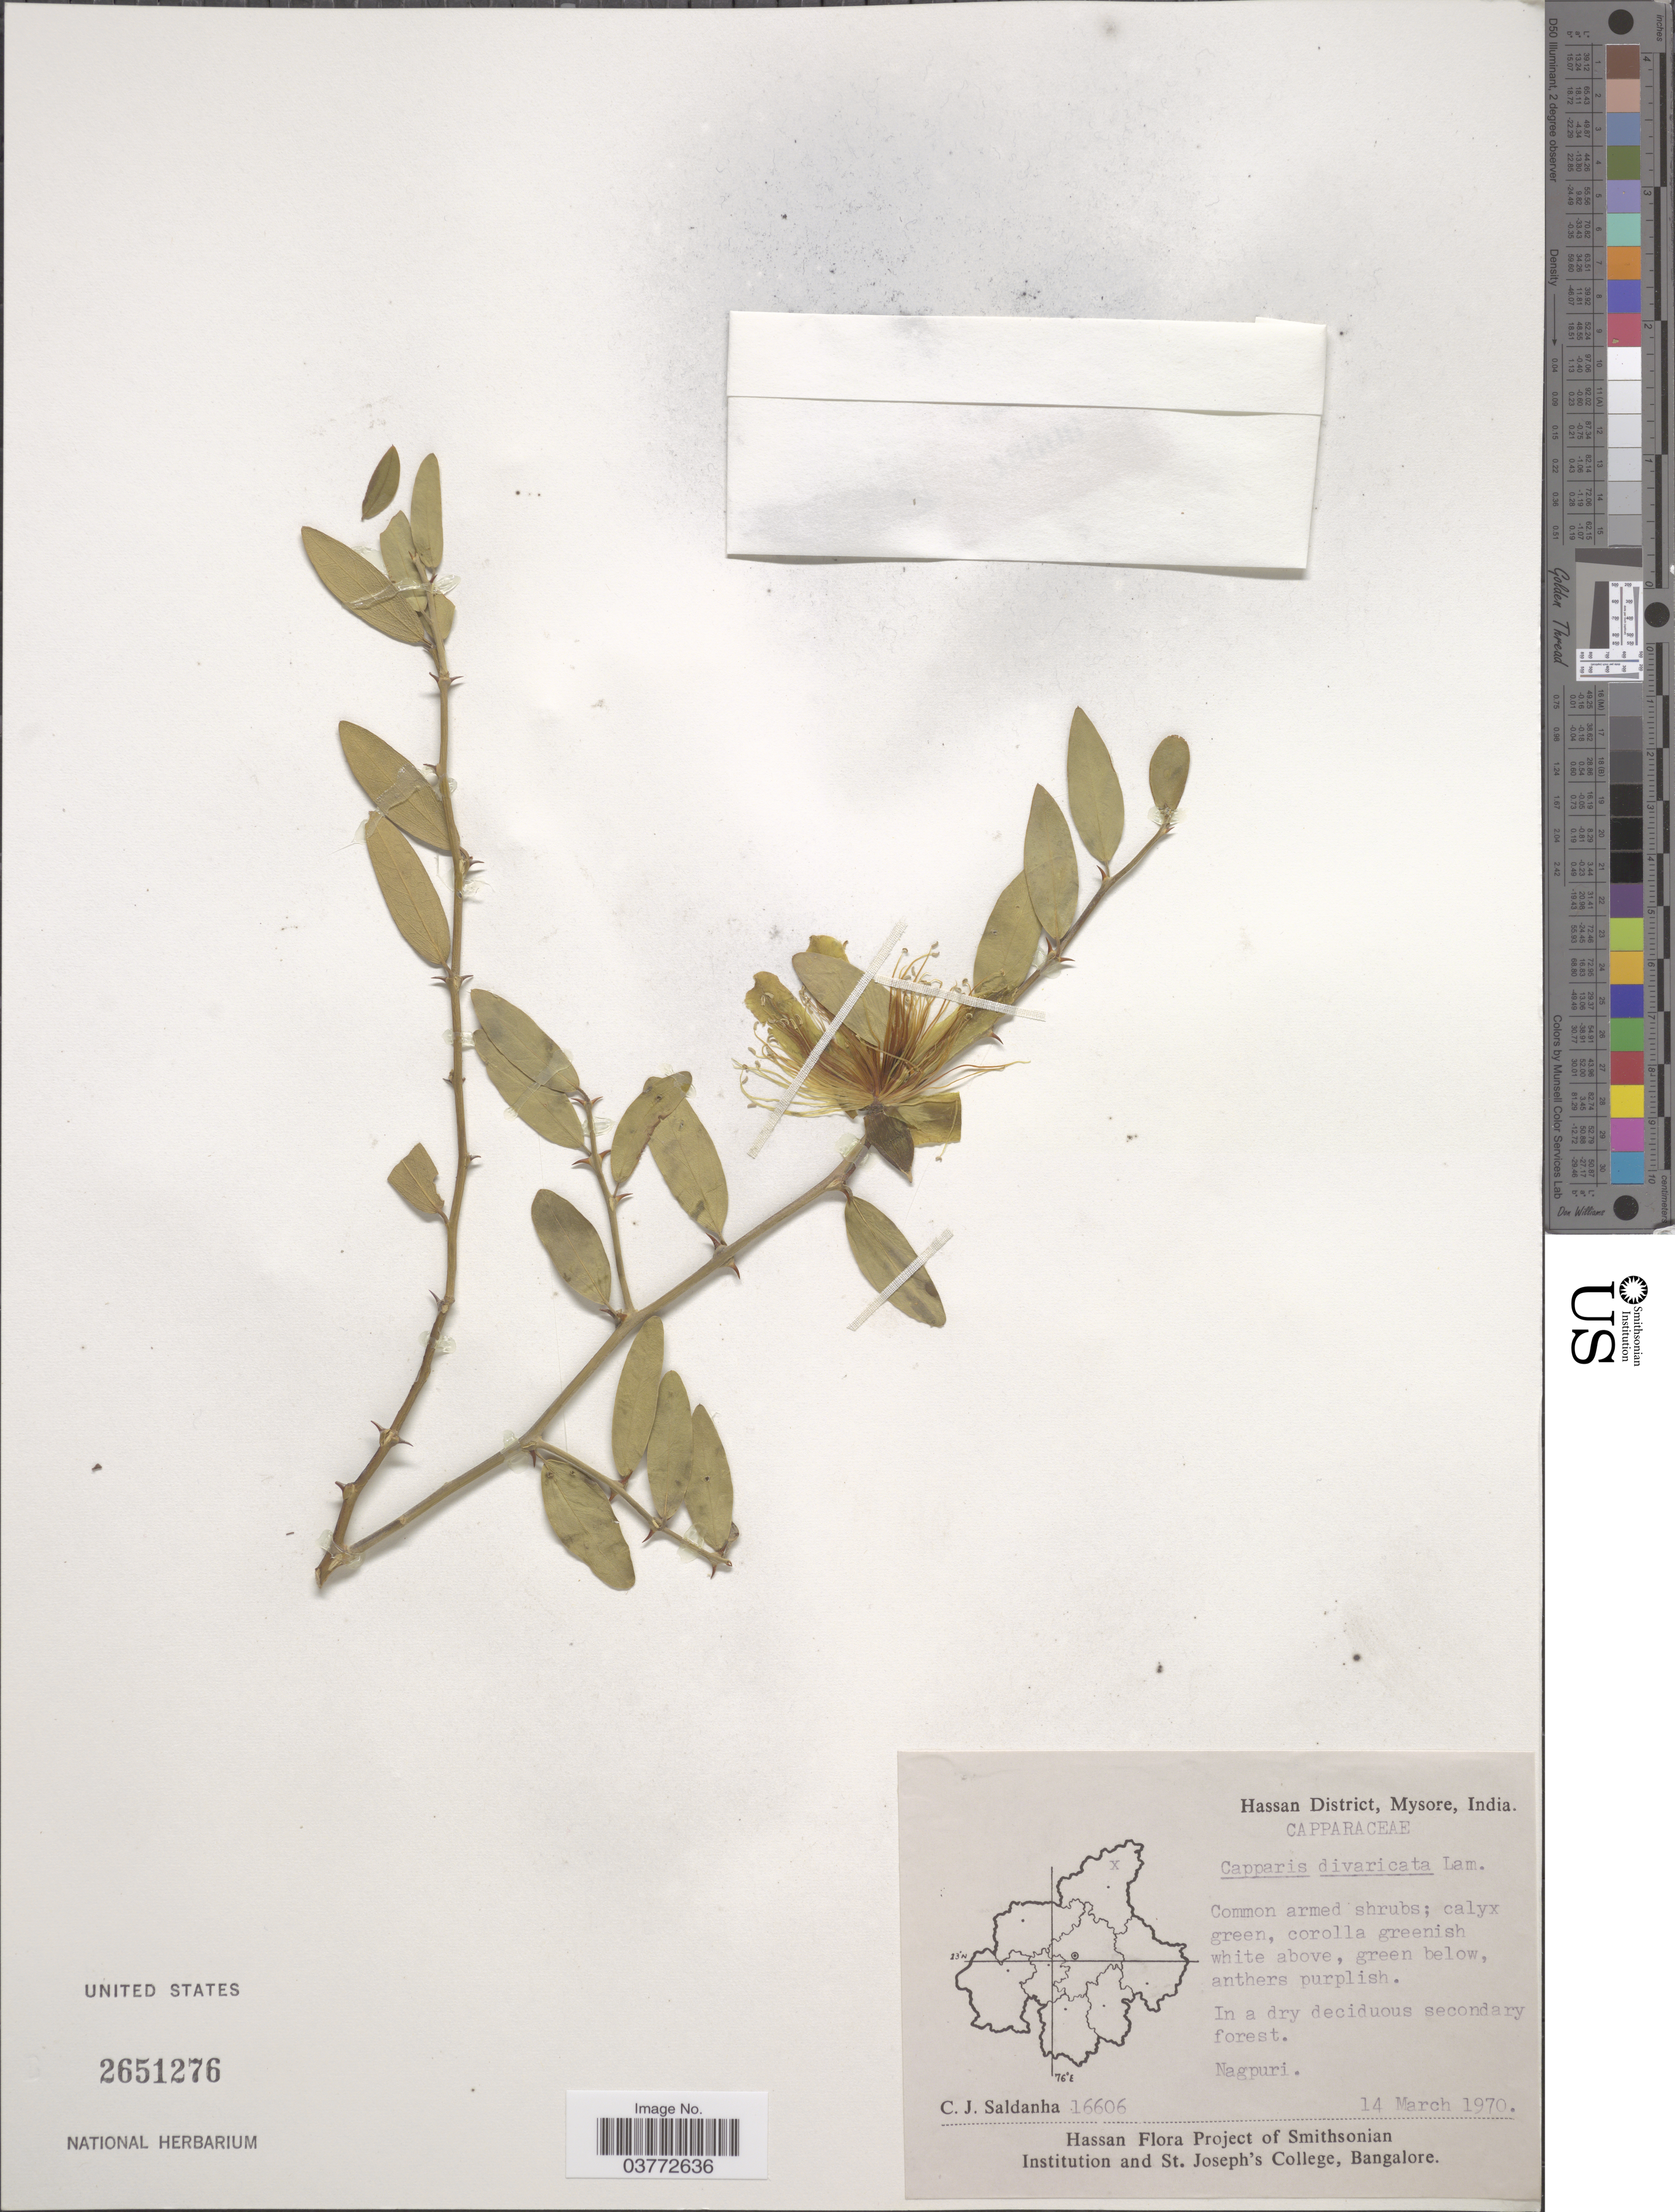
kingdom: Plantae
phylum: Tracheophyta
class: Magnoliopsida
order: Brassicales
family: Capparaceae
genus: Capparis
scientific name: Capparis divaricata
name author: Lam.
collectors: C. J. Saldanha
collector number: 16606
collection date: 1970-03-14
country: India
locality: Hassan District, Mysore. Nagpuri.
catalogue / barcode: US 2651276